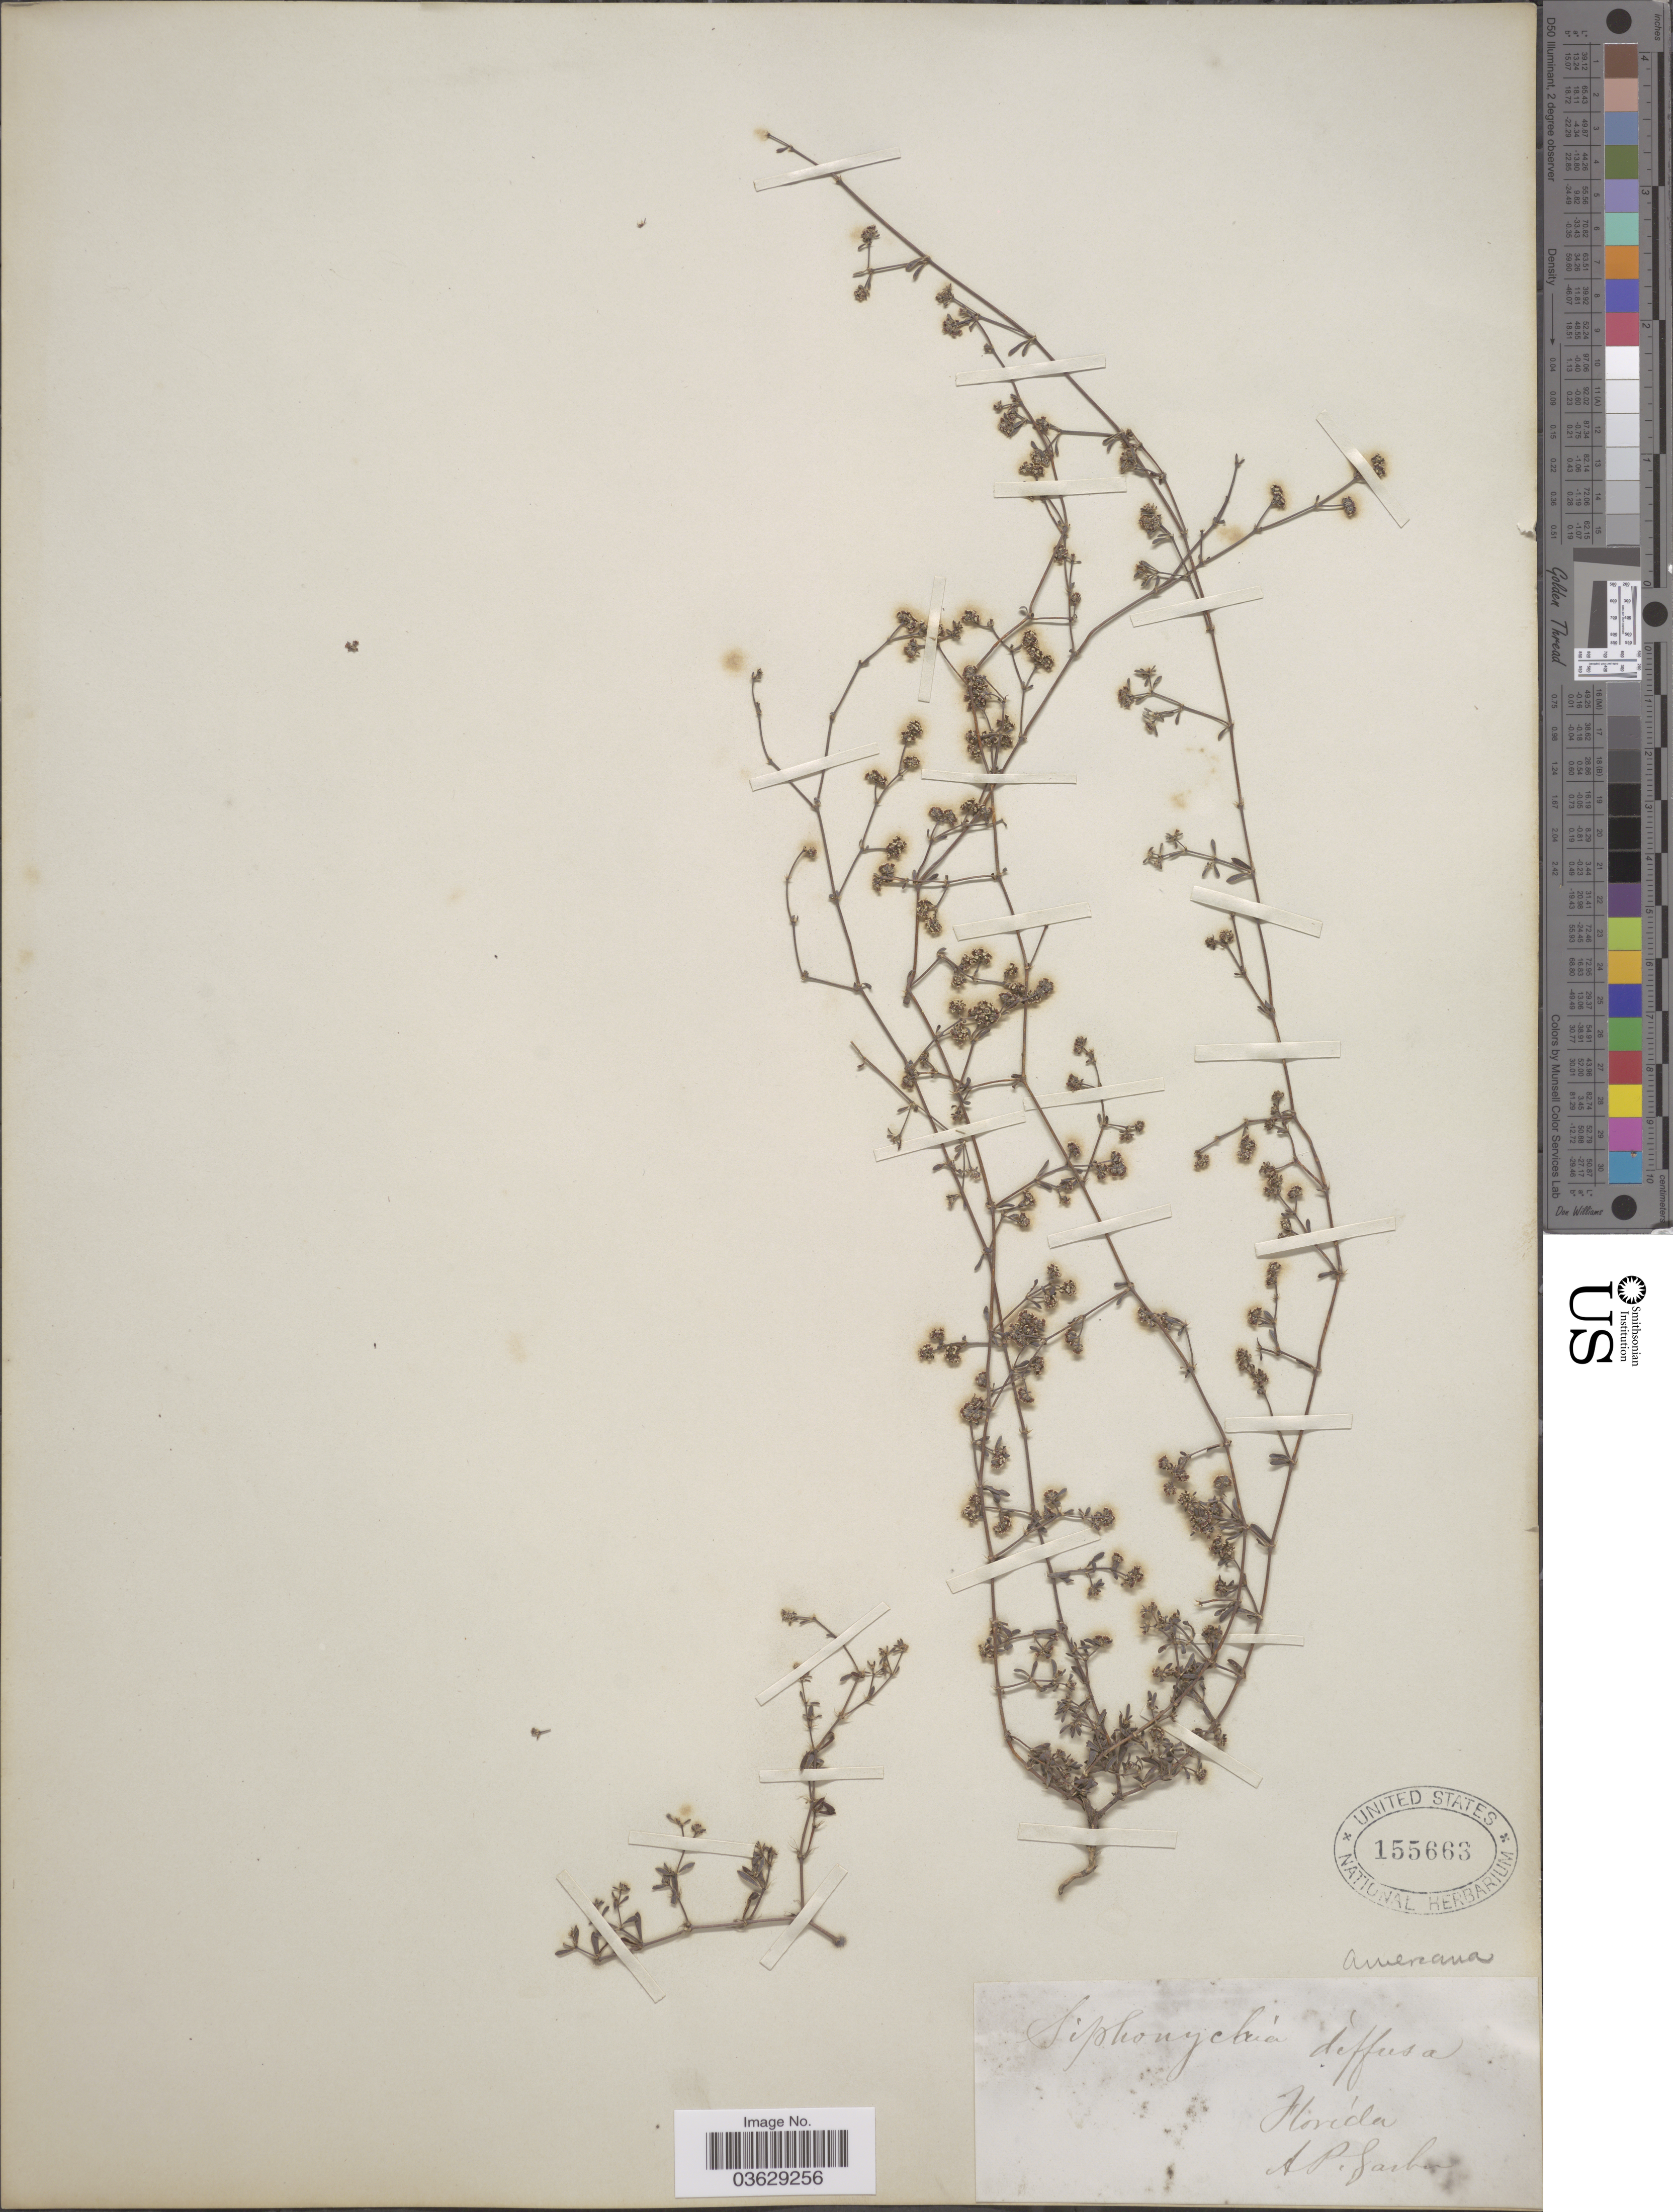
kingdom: Plantae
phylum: Tracheophyta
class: Magnoliopsida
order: Caryophyllales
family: Caryophyllaceae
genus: Paronychia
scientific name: Paronychia americana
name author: (Nutt.) Fenzl ex Walp.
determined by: Strong, Mark T., (BOT), Smithsonian Institution - National Museum of Natural History (UNITED STATES)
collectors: A. P. Garber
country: United States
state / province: Florida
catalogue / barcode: US 155663